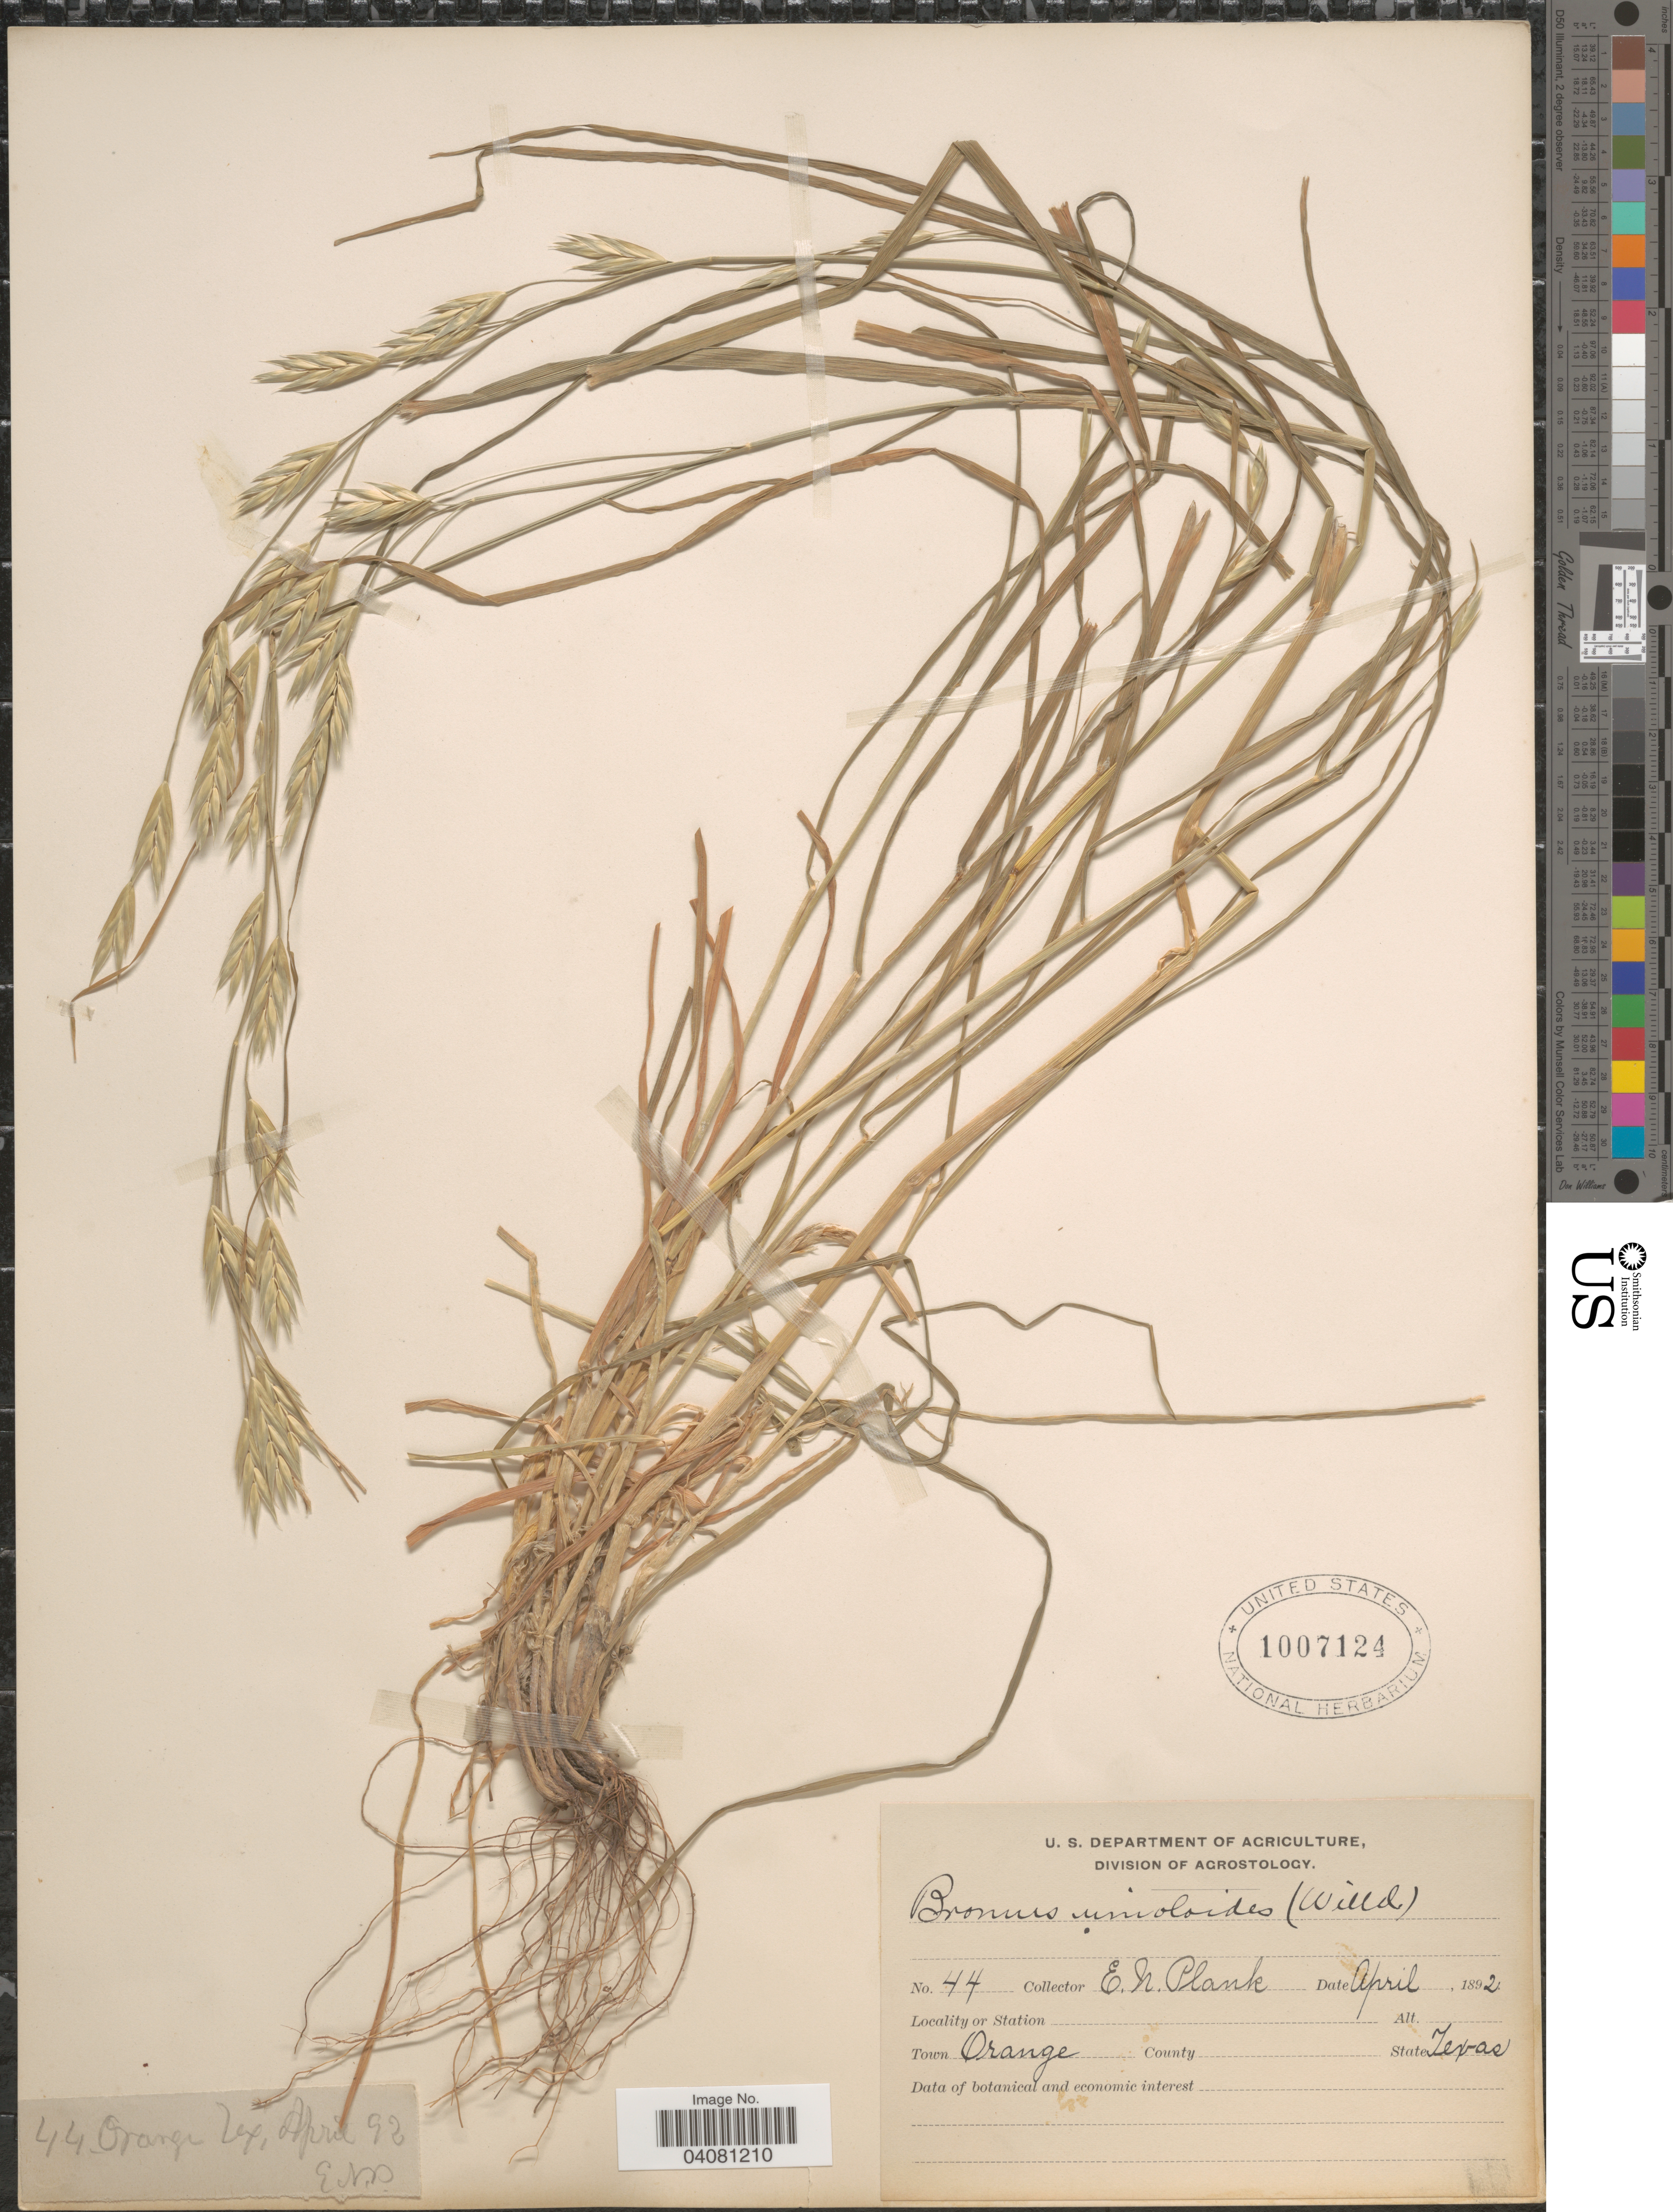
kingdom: Plantae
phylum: Tracheophyta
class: Liliopsida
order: Poales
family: Poaceae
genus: Bromus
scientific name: Bromus catharticus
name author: Vahl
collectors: E. Plank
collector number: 44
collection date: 1892-04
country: United States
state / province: Texas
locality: Town Orange.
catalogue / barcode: US 1007124